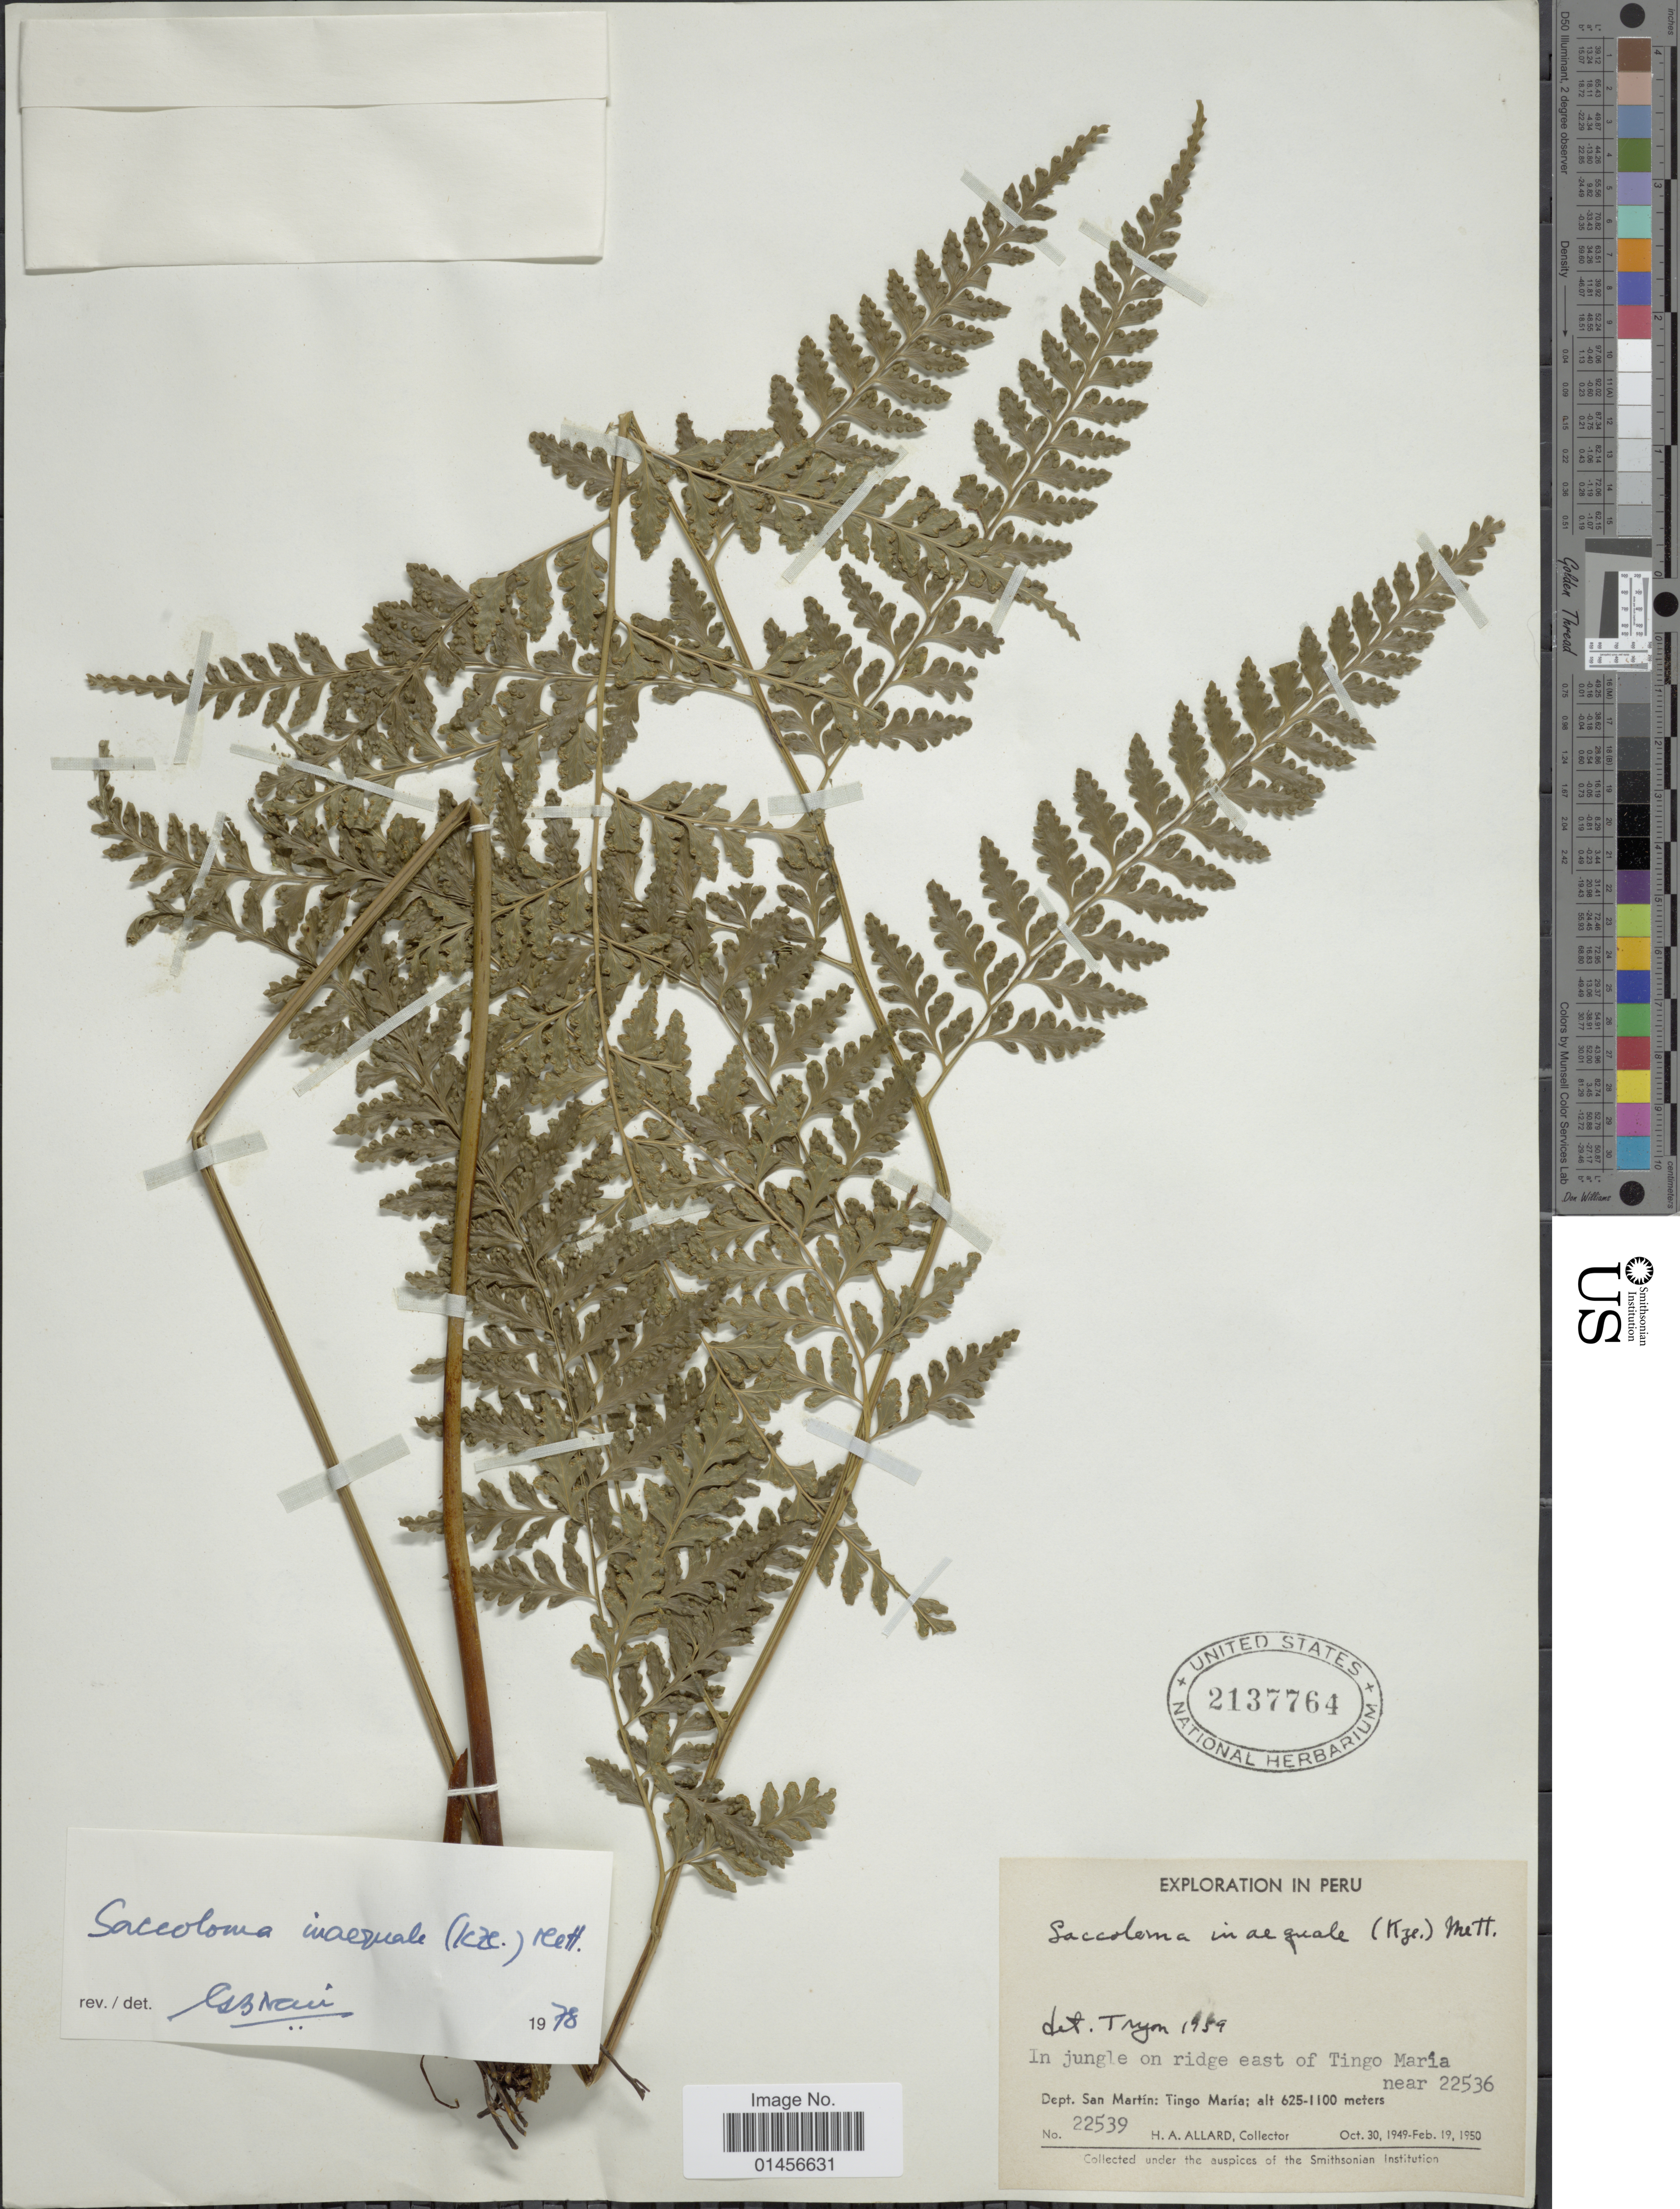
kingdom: Plantae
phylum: Tracheophyta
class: Polypodiopsida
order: Polypodiales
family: Saccolomataceae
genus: Saccoloma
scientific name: Saccoloma inaequale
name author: (Kunze) Mett.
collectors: H. A. Allard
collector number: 22536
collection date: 1949-10-30/1950-02-19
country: Peru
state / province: San Martín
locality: In jungle east of Tingo Mario near 22536, Tingo Maria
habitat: in jungle on ridge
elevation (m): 625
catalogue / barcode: US 2137764